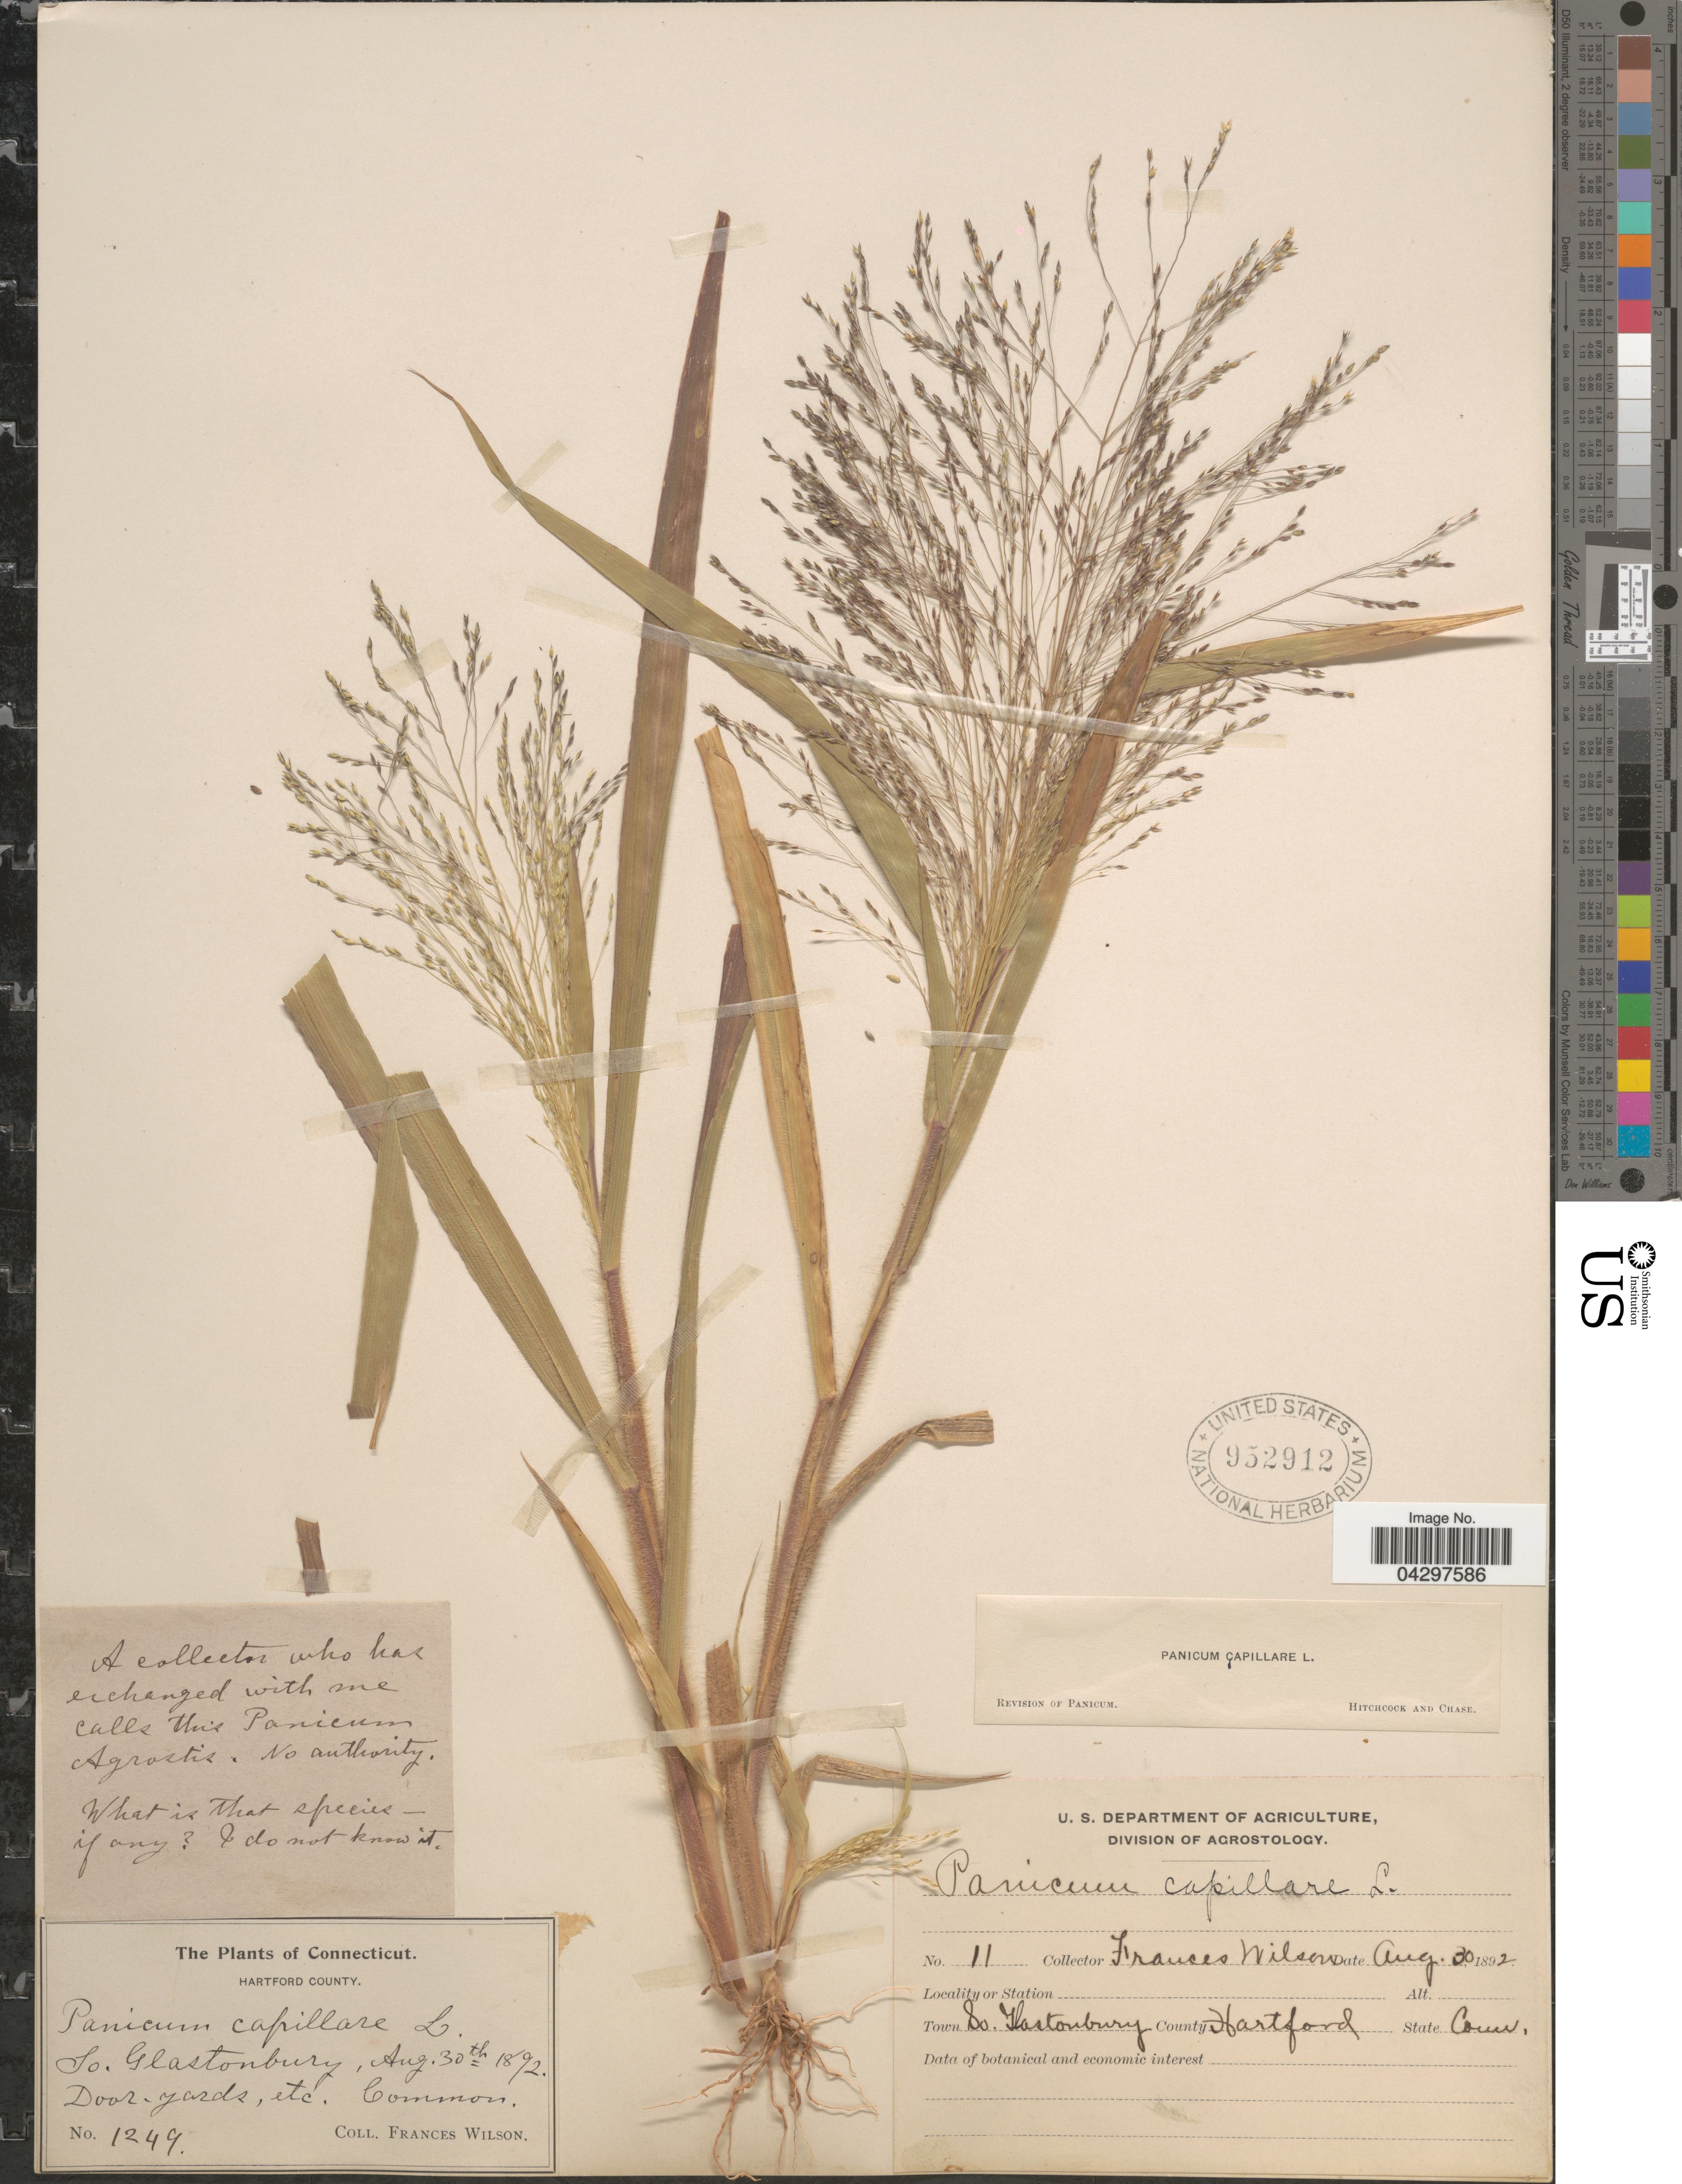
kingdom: Plantae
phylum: Tracheophyta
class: Liliopsida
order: Poales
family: Poaceae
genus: Panicum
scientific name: Panicum capillare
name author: L.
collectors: F. Wilson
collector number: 11/1249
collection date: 1892-08-30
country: United States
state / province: Connecticut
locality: Hartford County. So. Glastonbury.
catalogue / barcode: US 952912